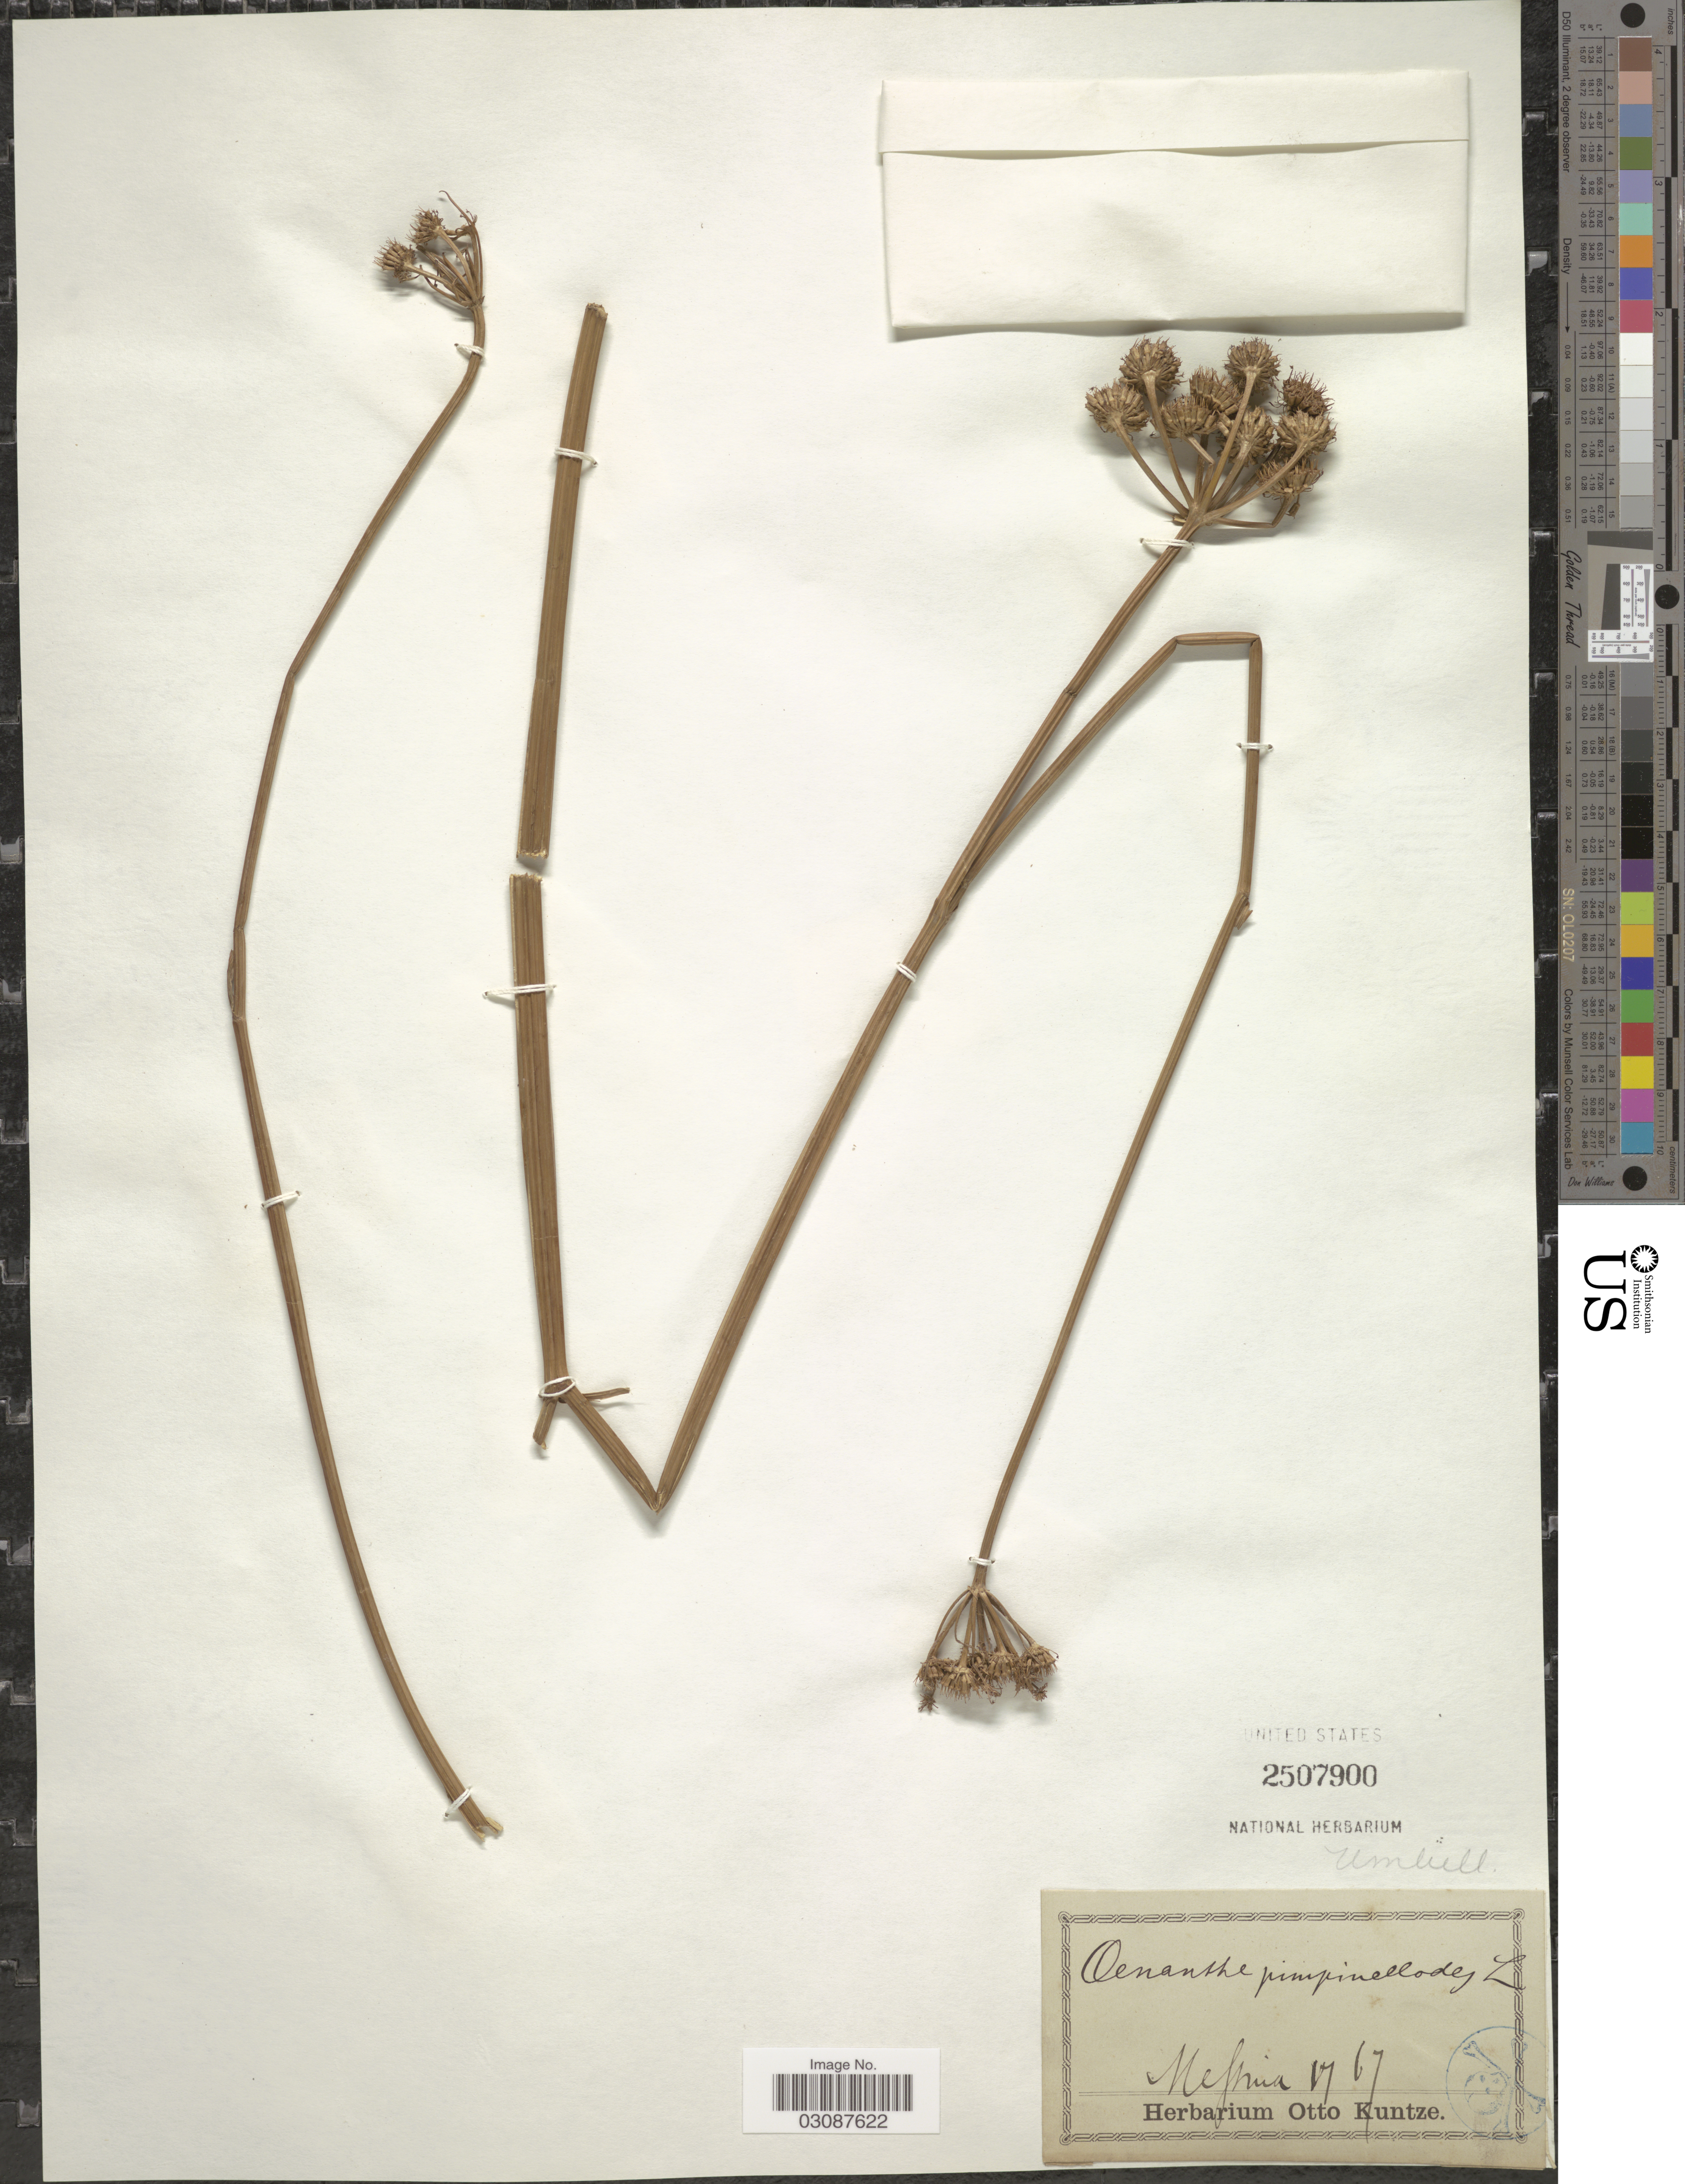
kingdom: Plantae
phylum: Tracheophyta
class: Magnoliopsida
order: Apiales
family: Apiaceae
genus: Oenanthe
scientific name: Oenanthe pimpinelloides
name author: L.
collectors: ex herb. Otto Kuntze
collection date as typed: Transcribed d/m/y: 7/5/67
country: Italy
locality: Messina.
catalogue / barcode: US 2507900